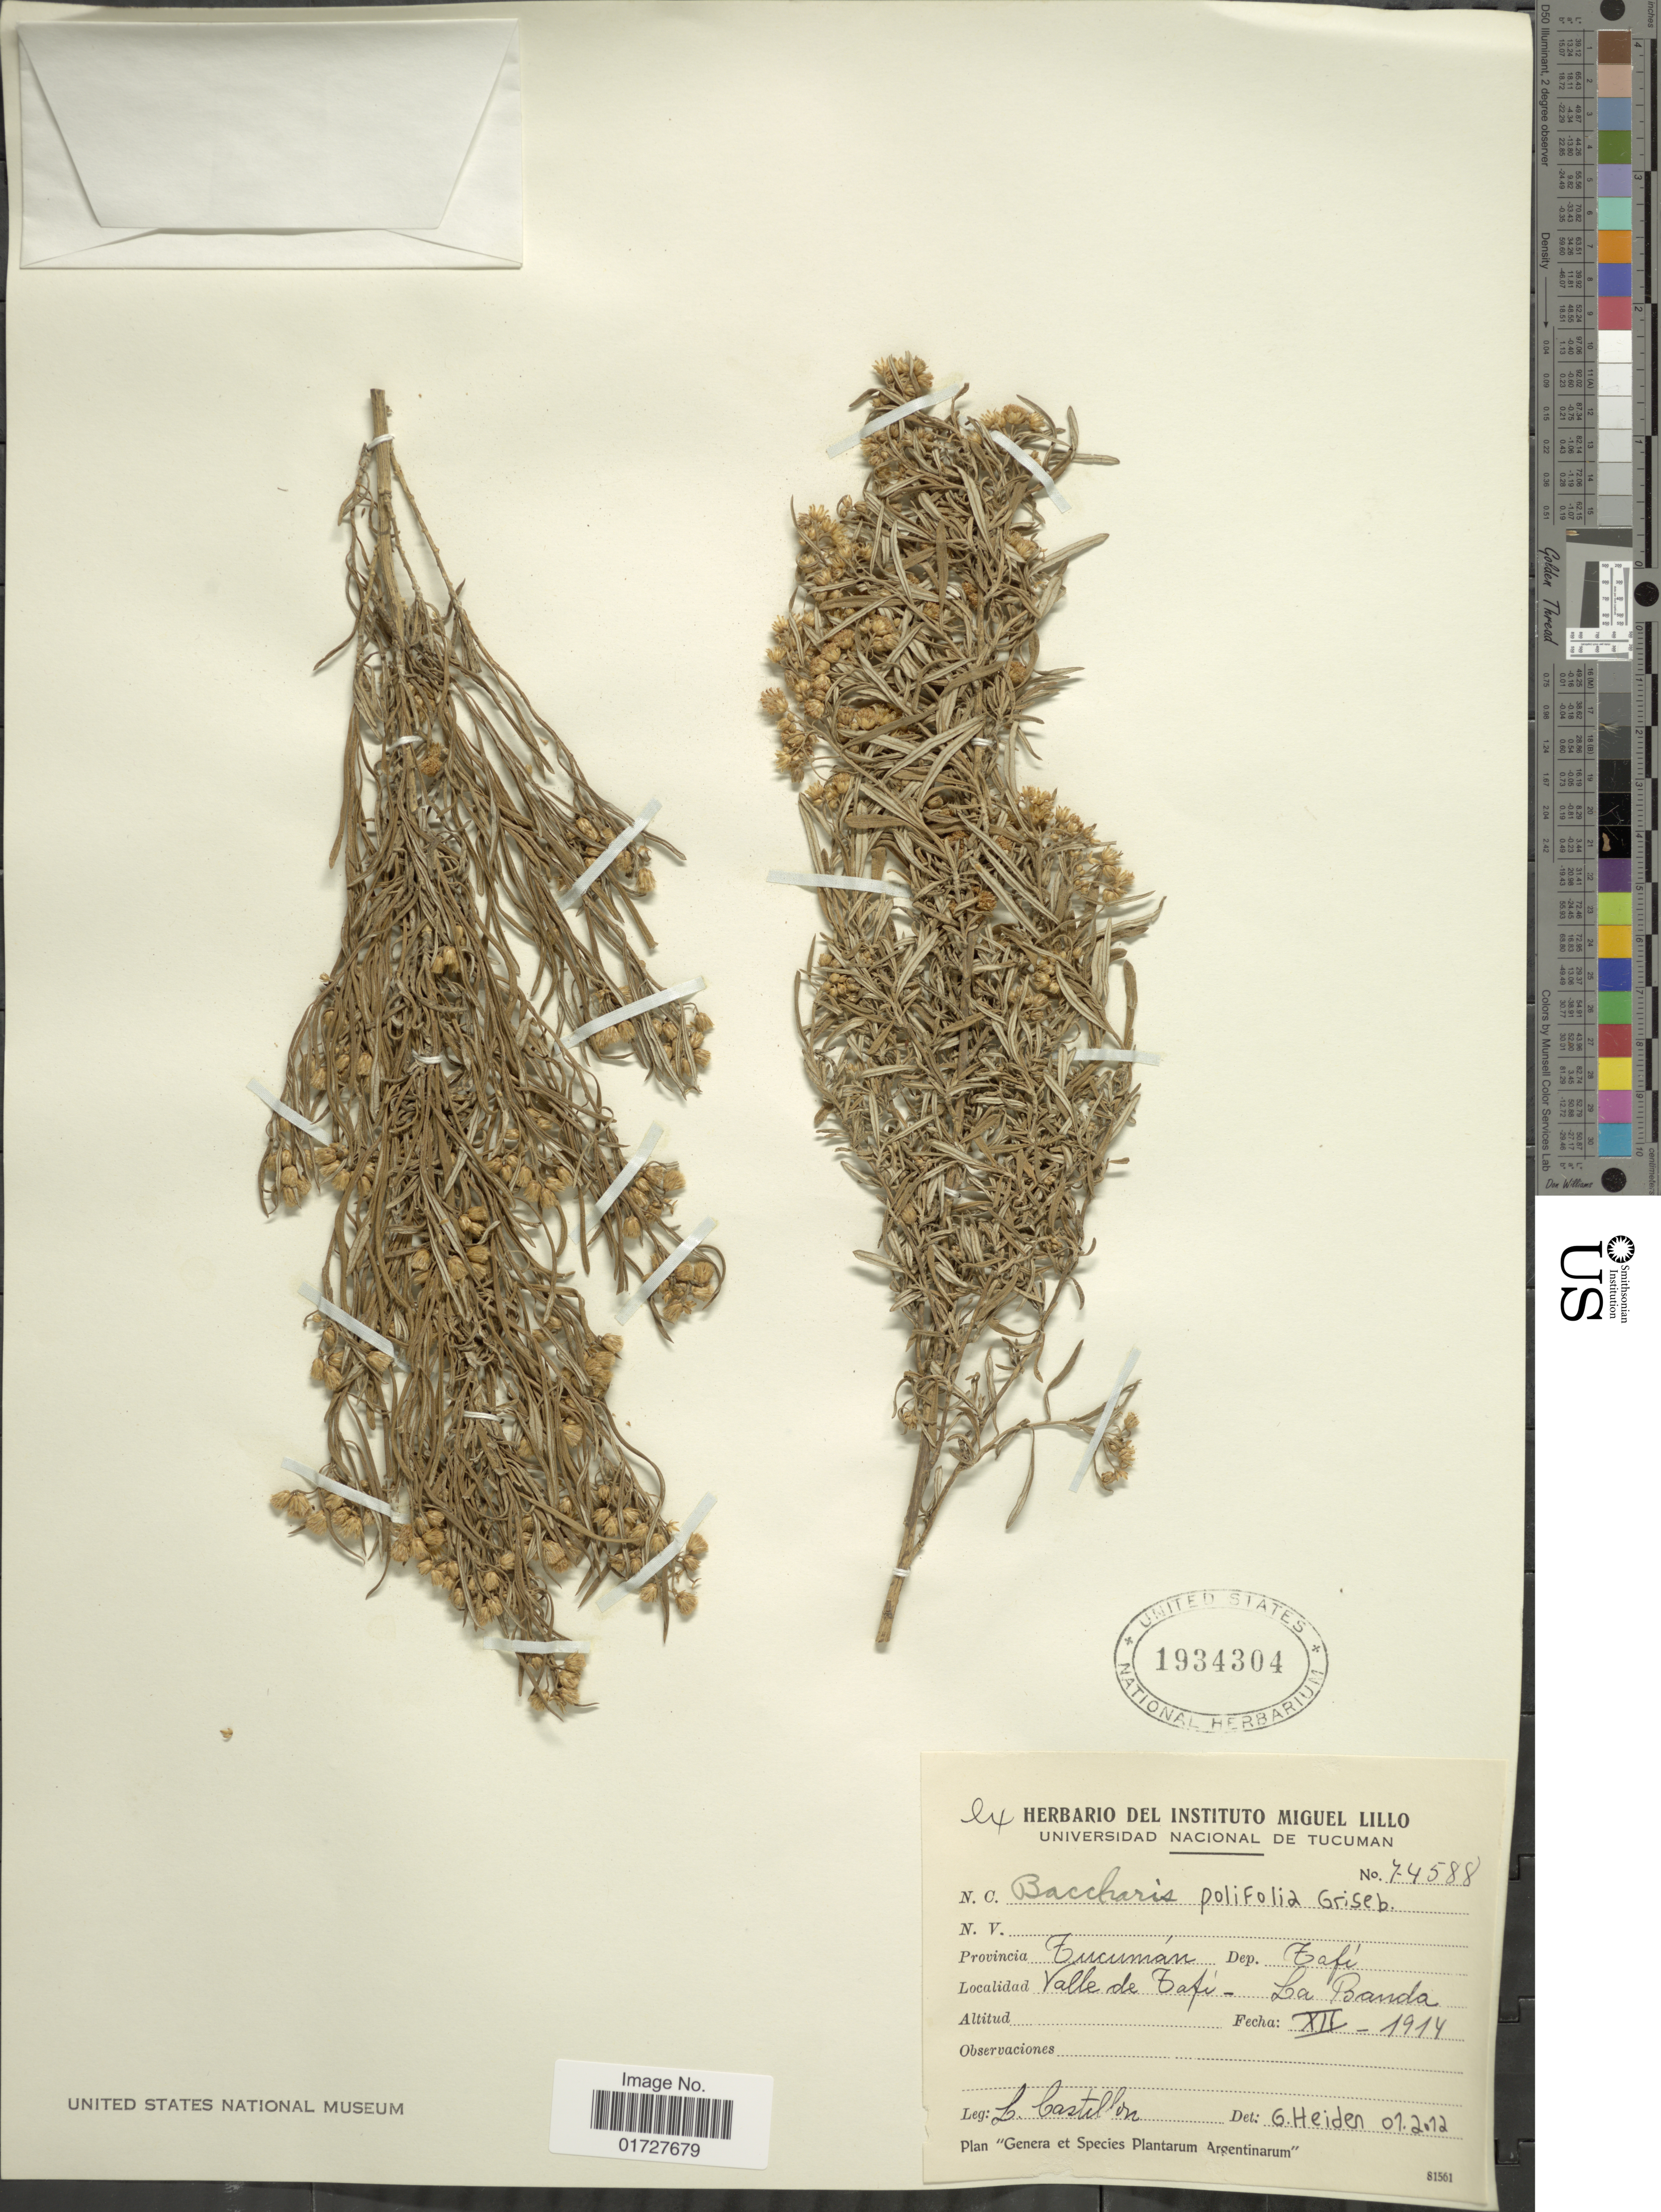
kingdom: Plantae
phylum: Tracheophyta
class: Magnoliopsida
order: Asterales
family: Asteraceae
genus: Baccharis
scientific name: Baccharis polifolia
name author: Griseb.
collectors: L. Castillón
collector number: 74588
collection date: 1914-12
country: Argentina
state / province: Tucuman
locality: Dep. Tafi, Valle de Tafi, La Banda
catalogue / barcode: US 1934304